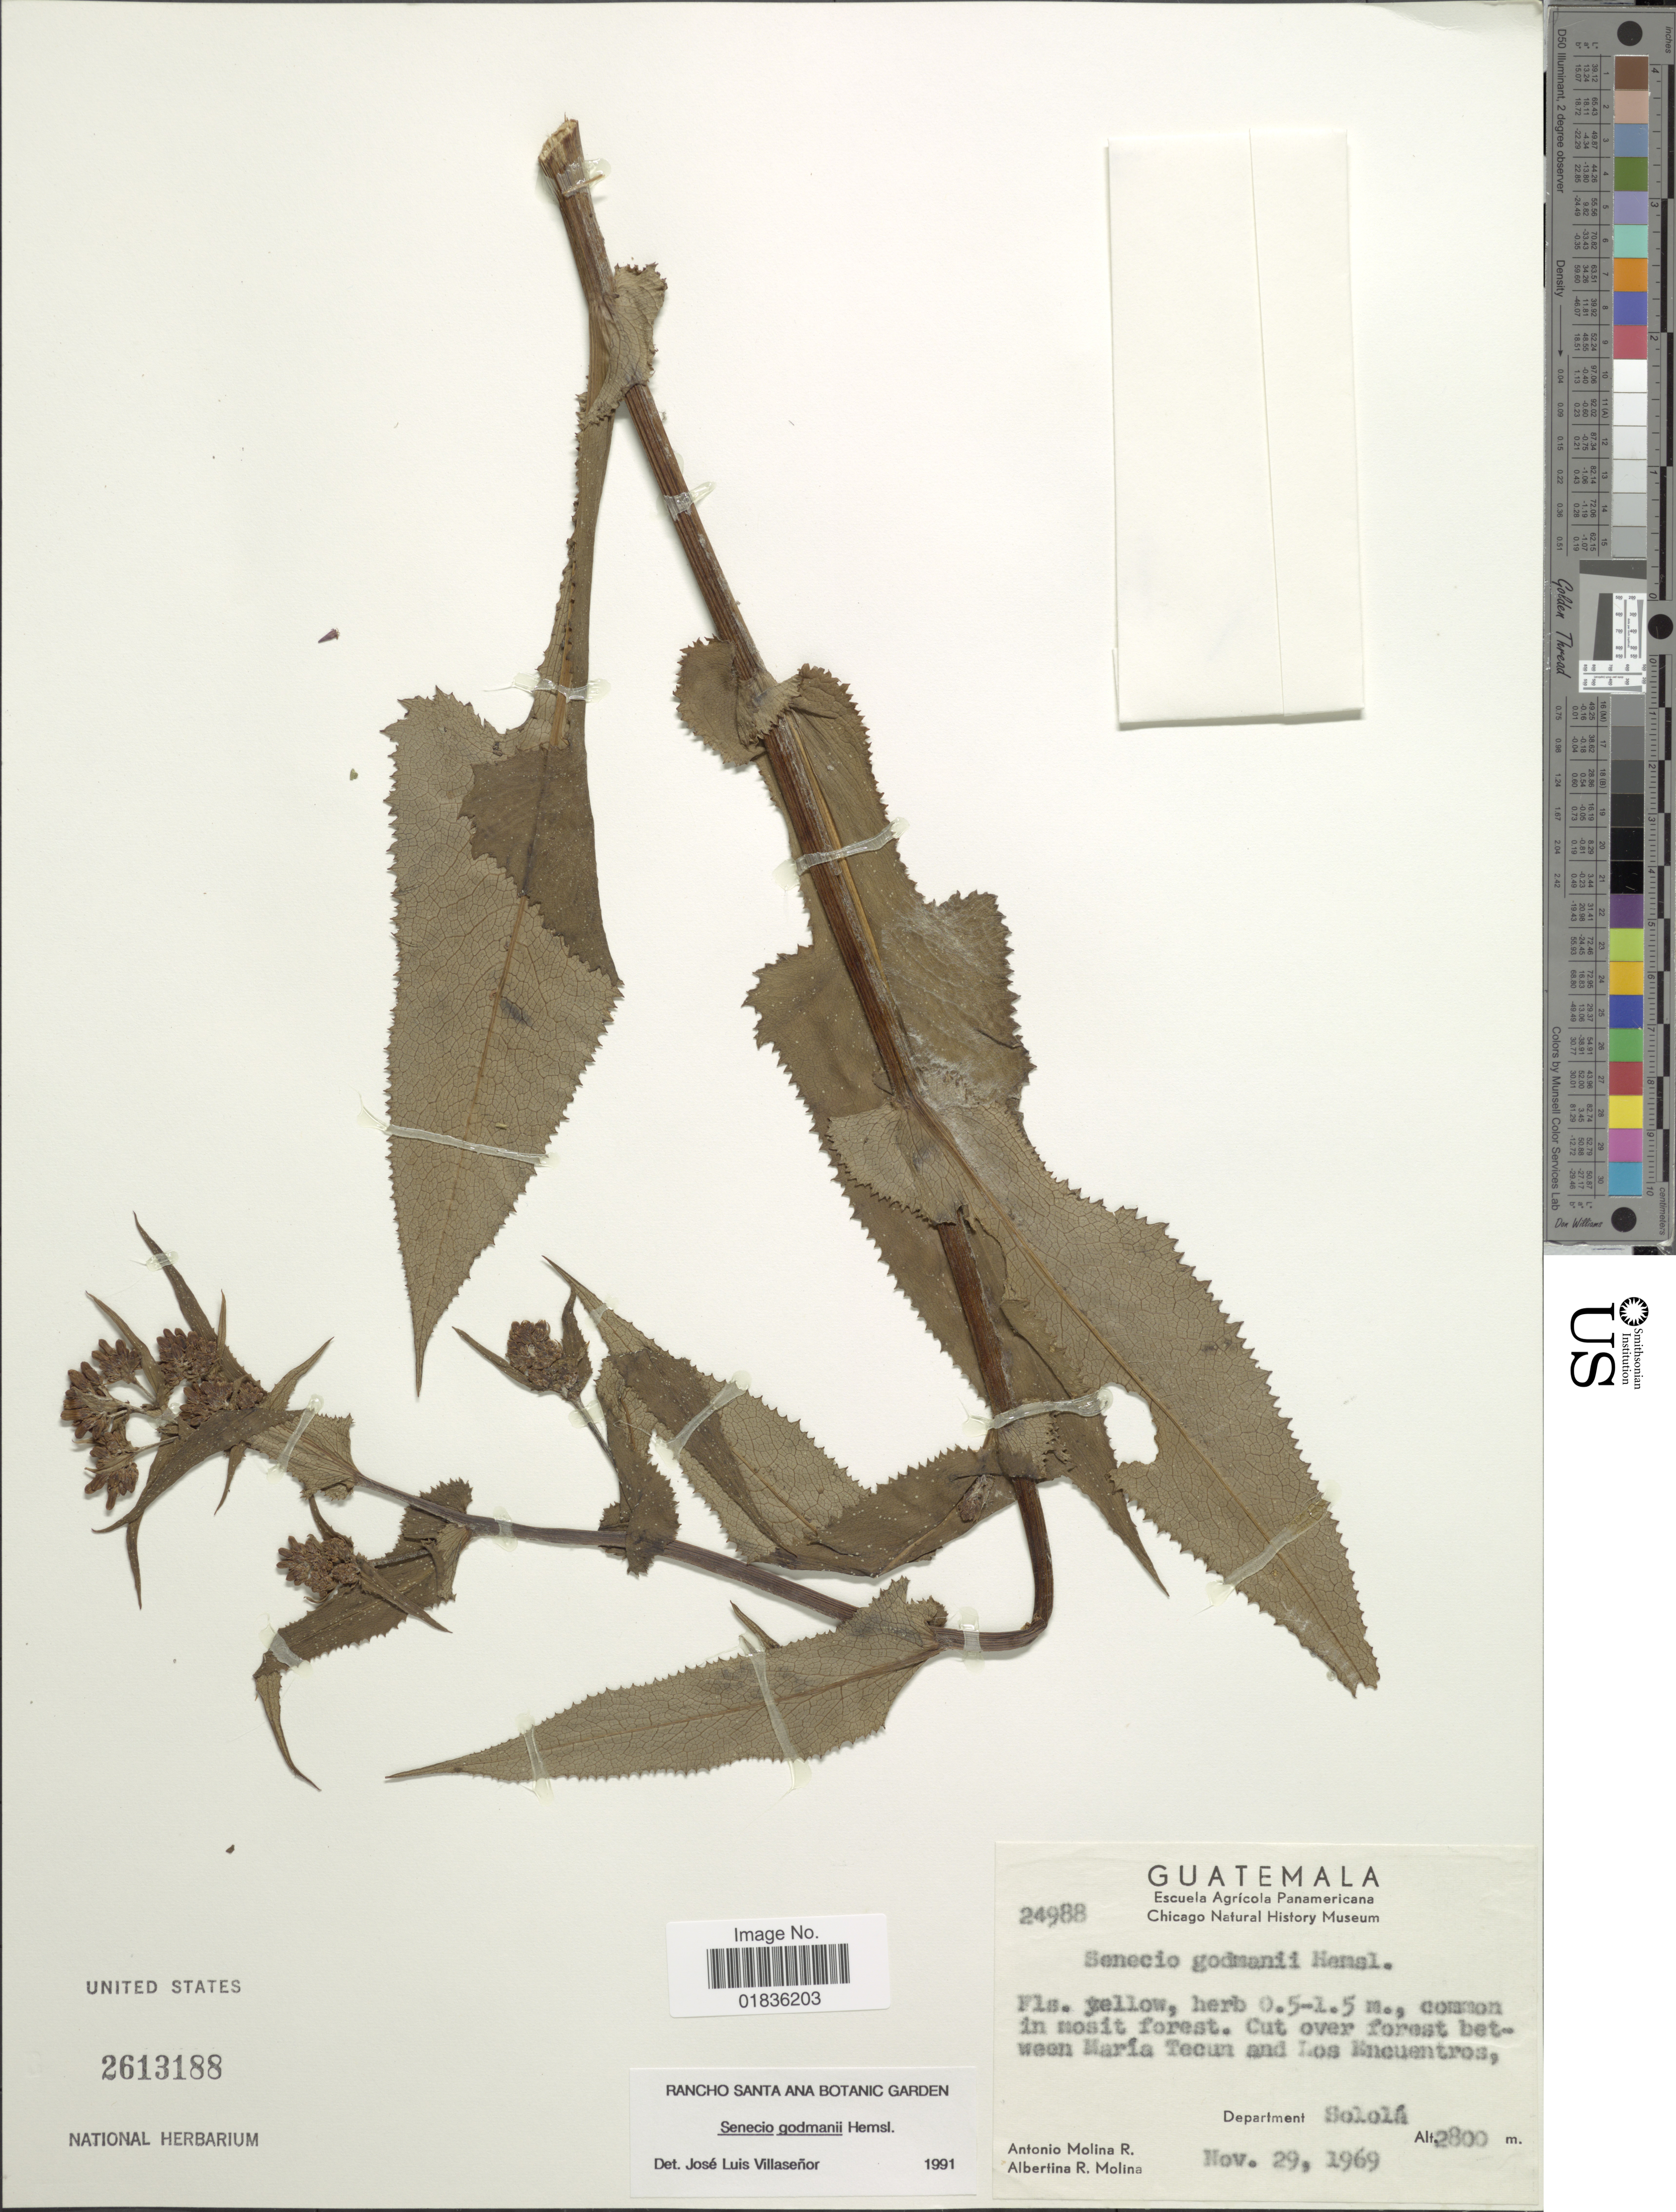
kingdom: Plantae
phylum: Tracheophyta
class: Magnoliopsida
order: Asterales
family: Asteraceae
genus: Senecio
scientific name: Senecio doratophyllus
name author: Benth.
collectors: A. Molina R. & A. R. Molina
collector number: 24988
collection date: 1969-11-29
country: Guatemala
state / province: Sololá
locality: Common in moist forest, cut over forest between Maria Tecun and Los Encuentros.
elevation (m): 2800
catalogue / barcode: US 2613188